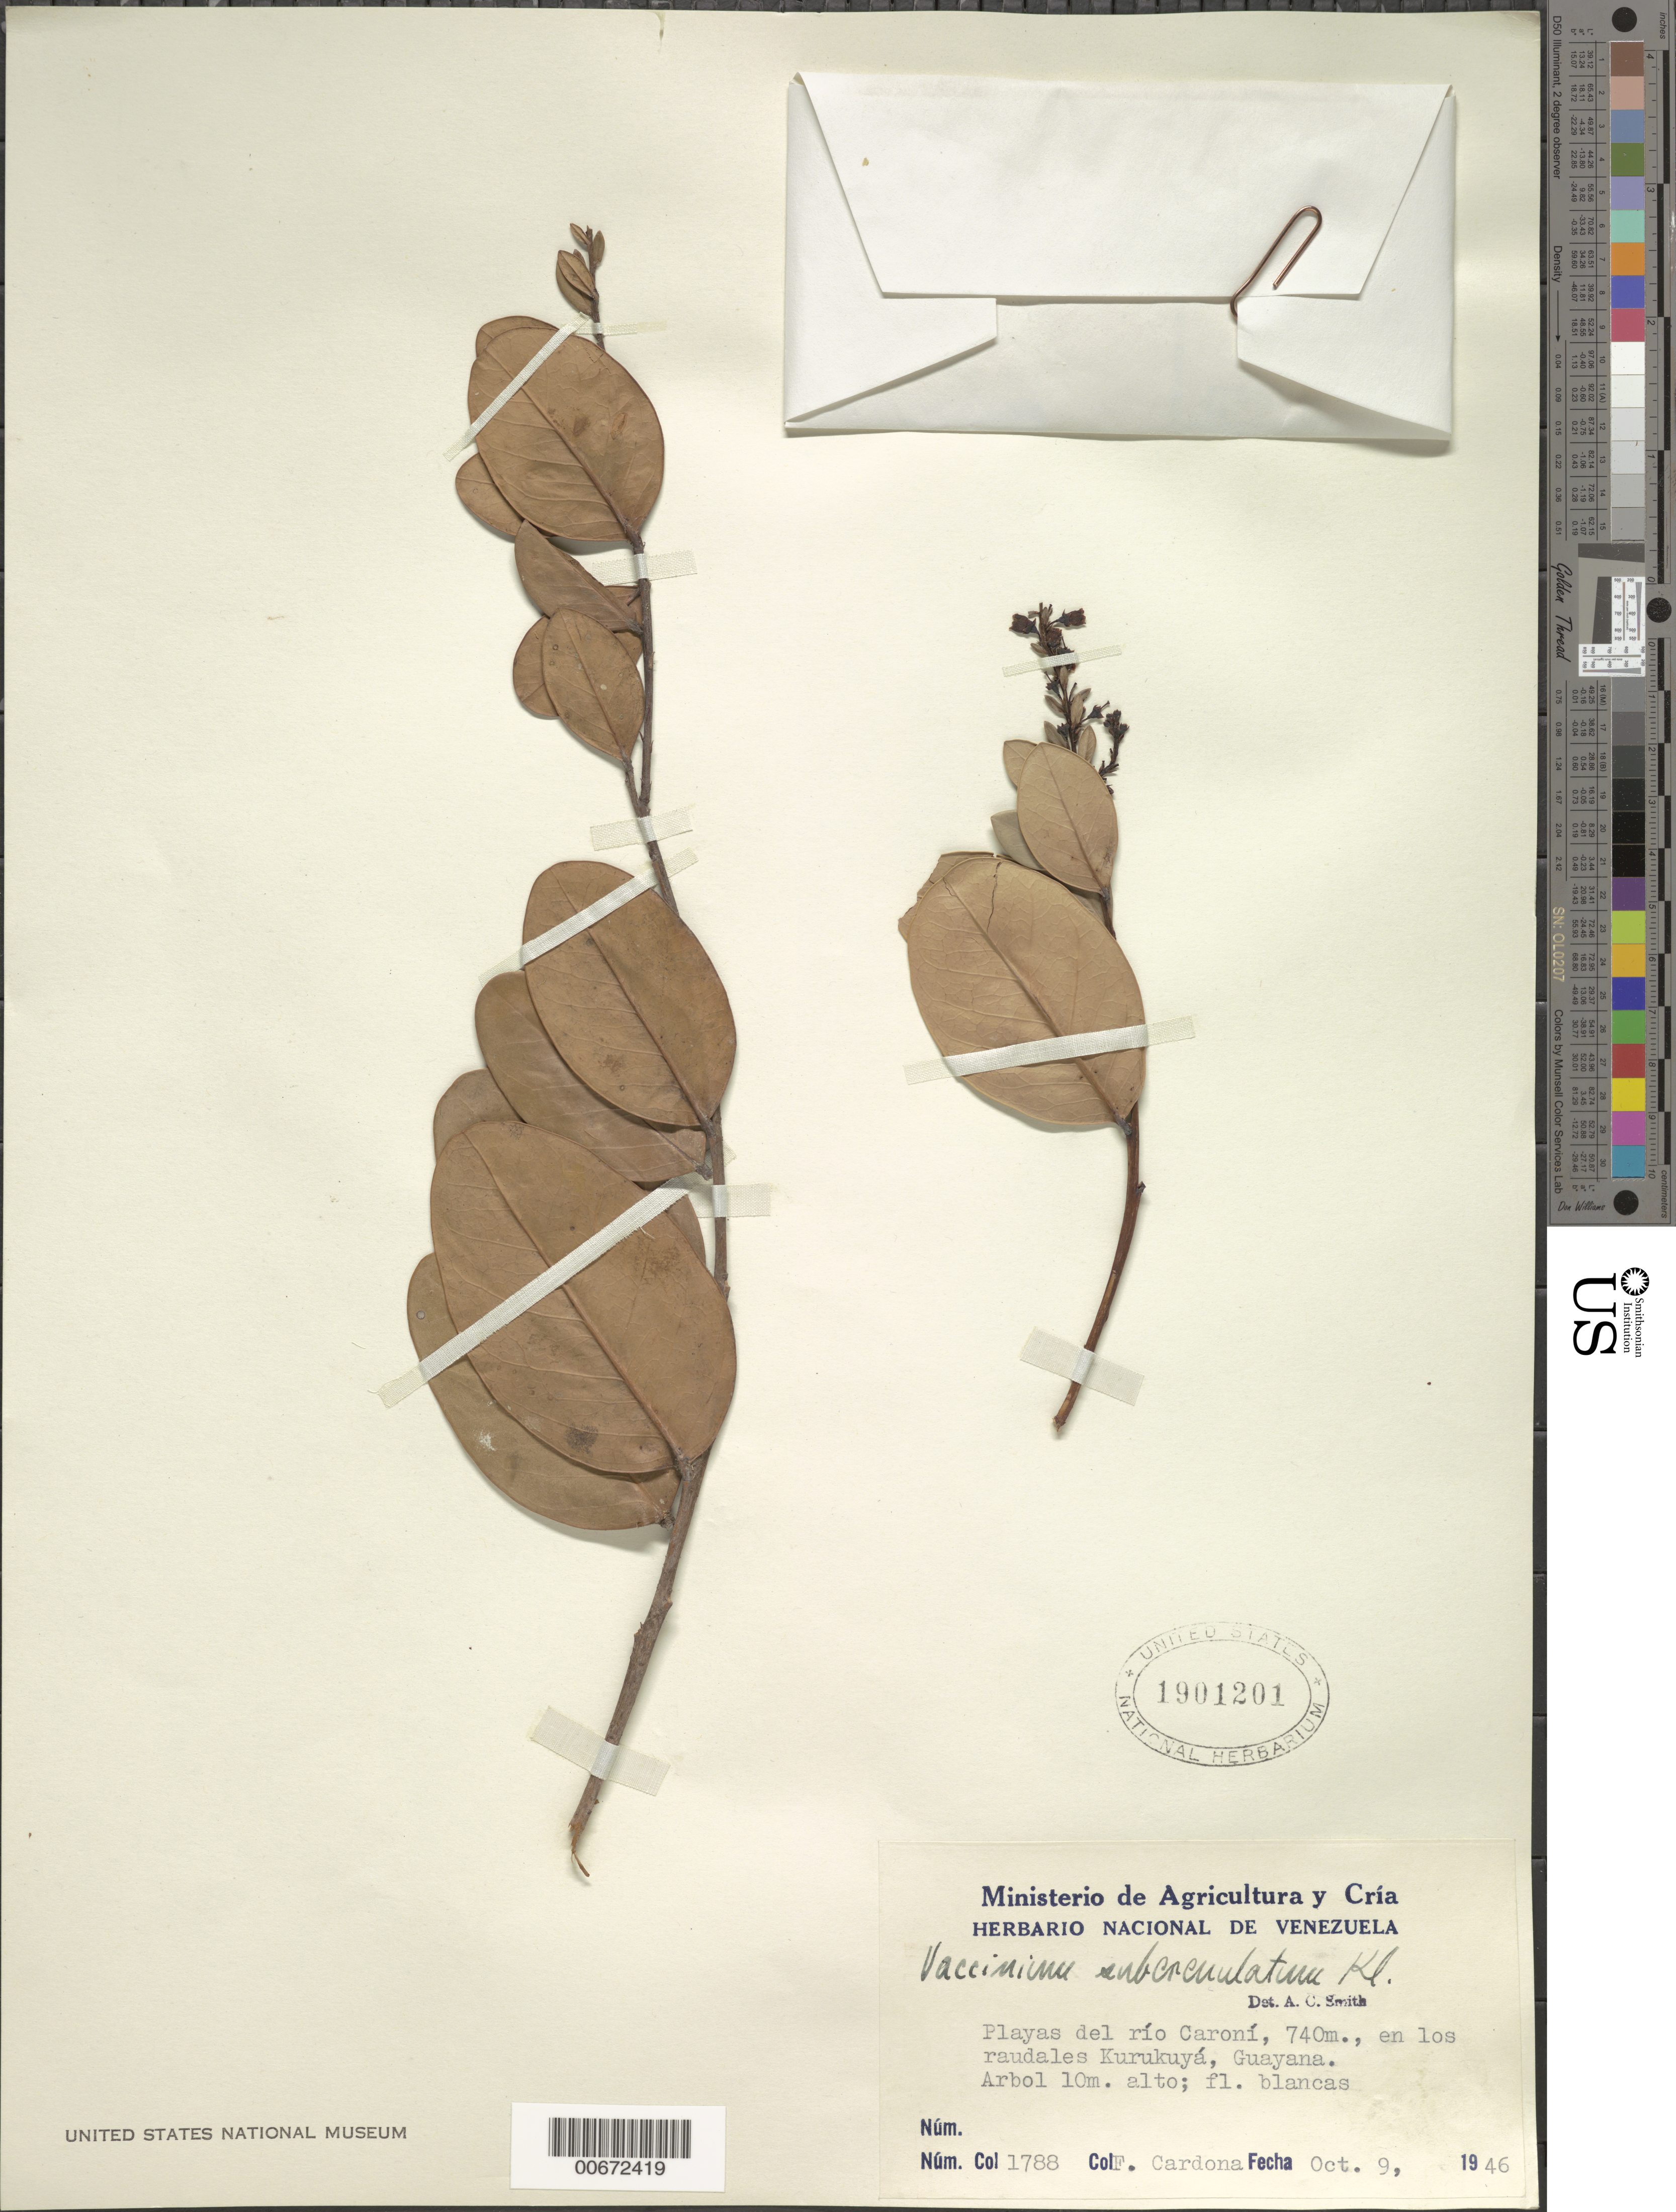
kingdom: Plantae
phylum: Tracheophyta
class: Magnoliopsida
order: Ericales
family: Ericaceae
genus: Vaccinium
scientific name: Vaccinium subcrenulatum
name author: Klotzsch ex Meisn.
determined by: Smith, A. C.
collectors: F. Cardona Puig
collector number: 1788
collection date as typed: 9-Oct-46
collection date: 1946-10-09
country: Venezuela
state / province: Bolívar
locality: Río Caroní, Raudal Kurukuyá (Guayana)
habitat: Shore of river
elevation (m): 740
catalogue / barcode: US 1901201